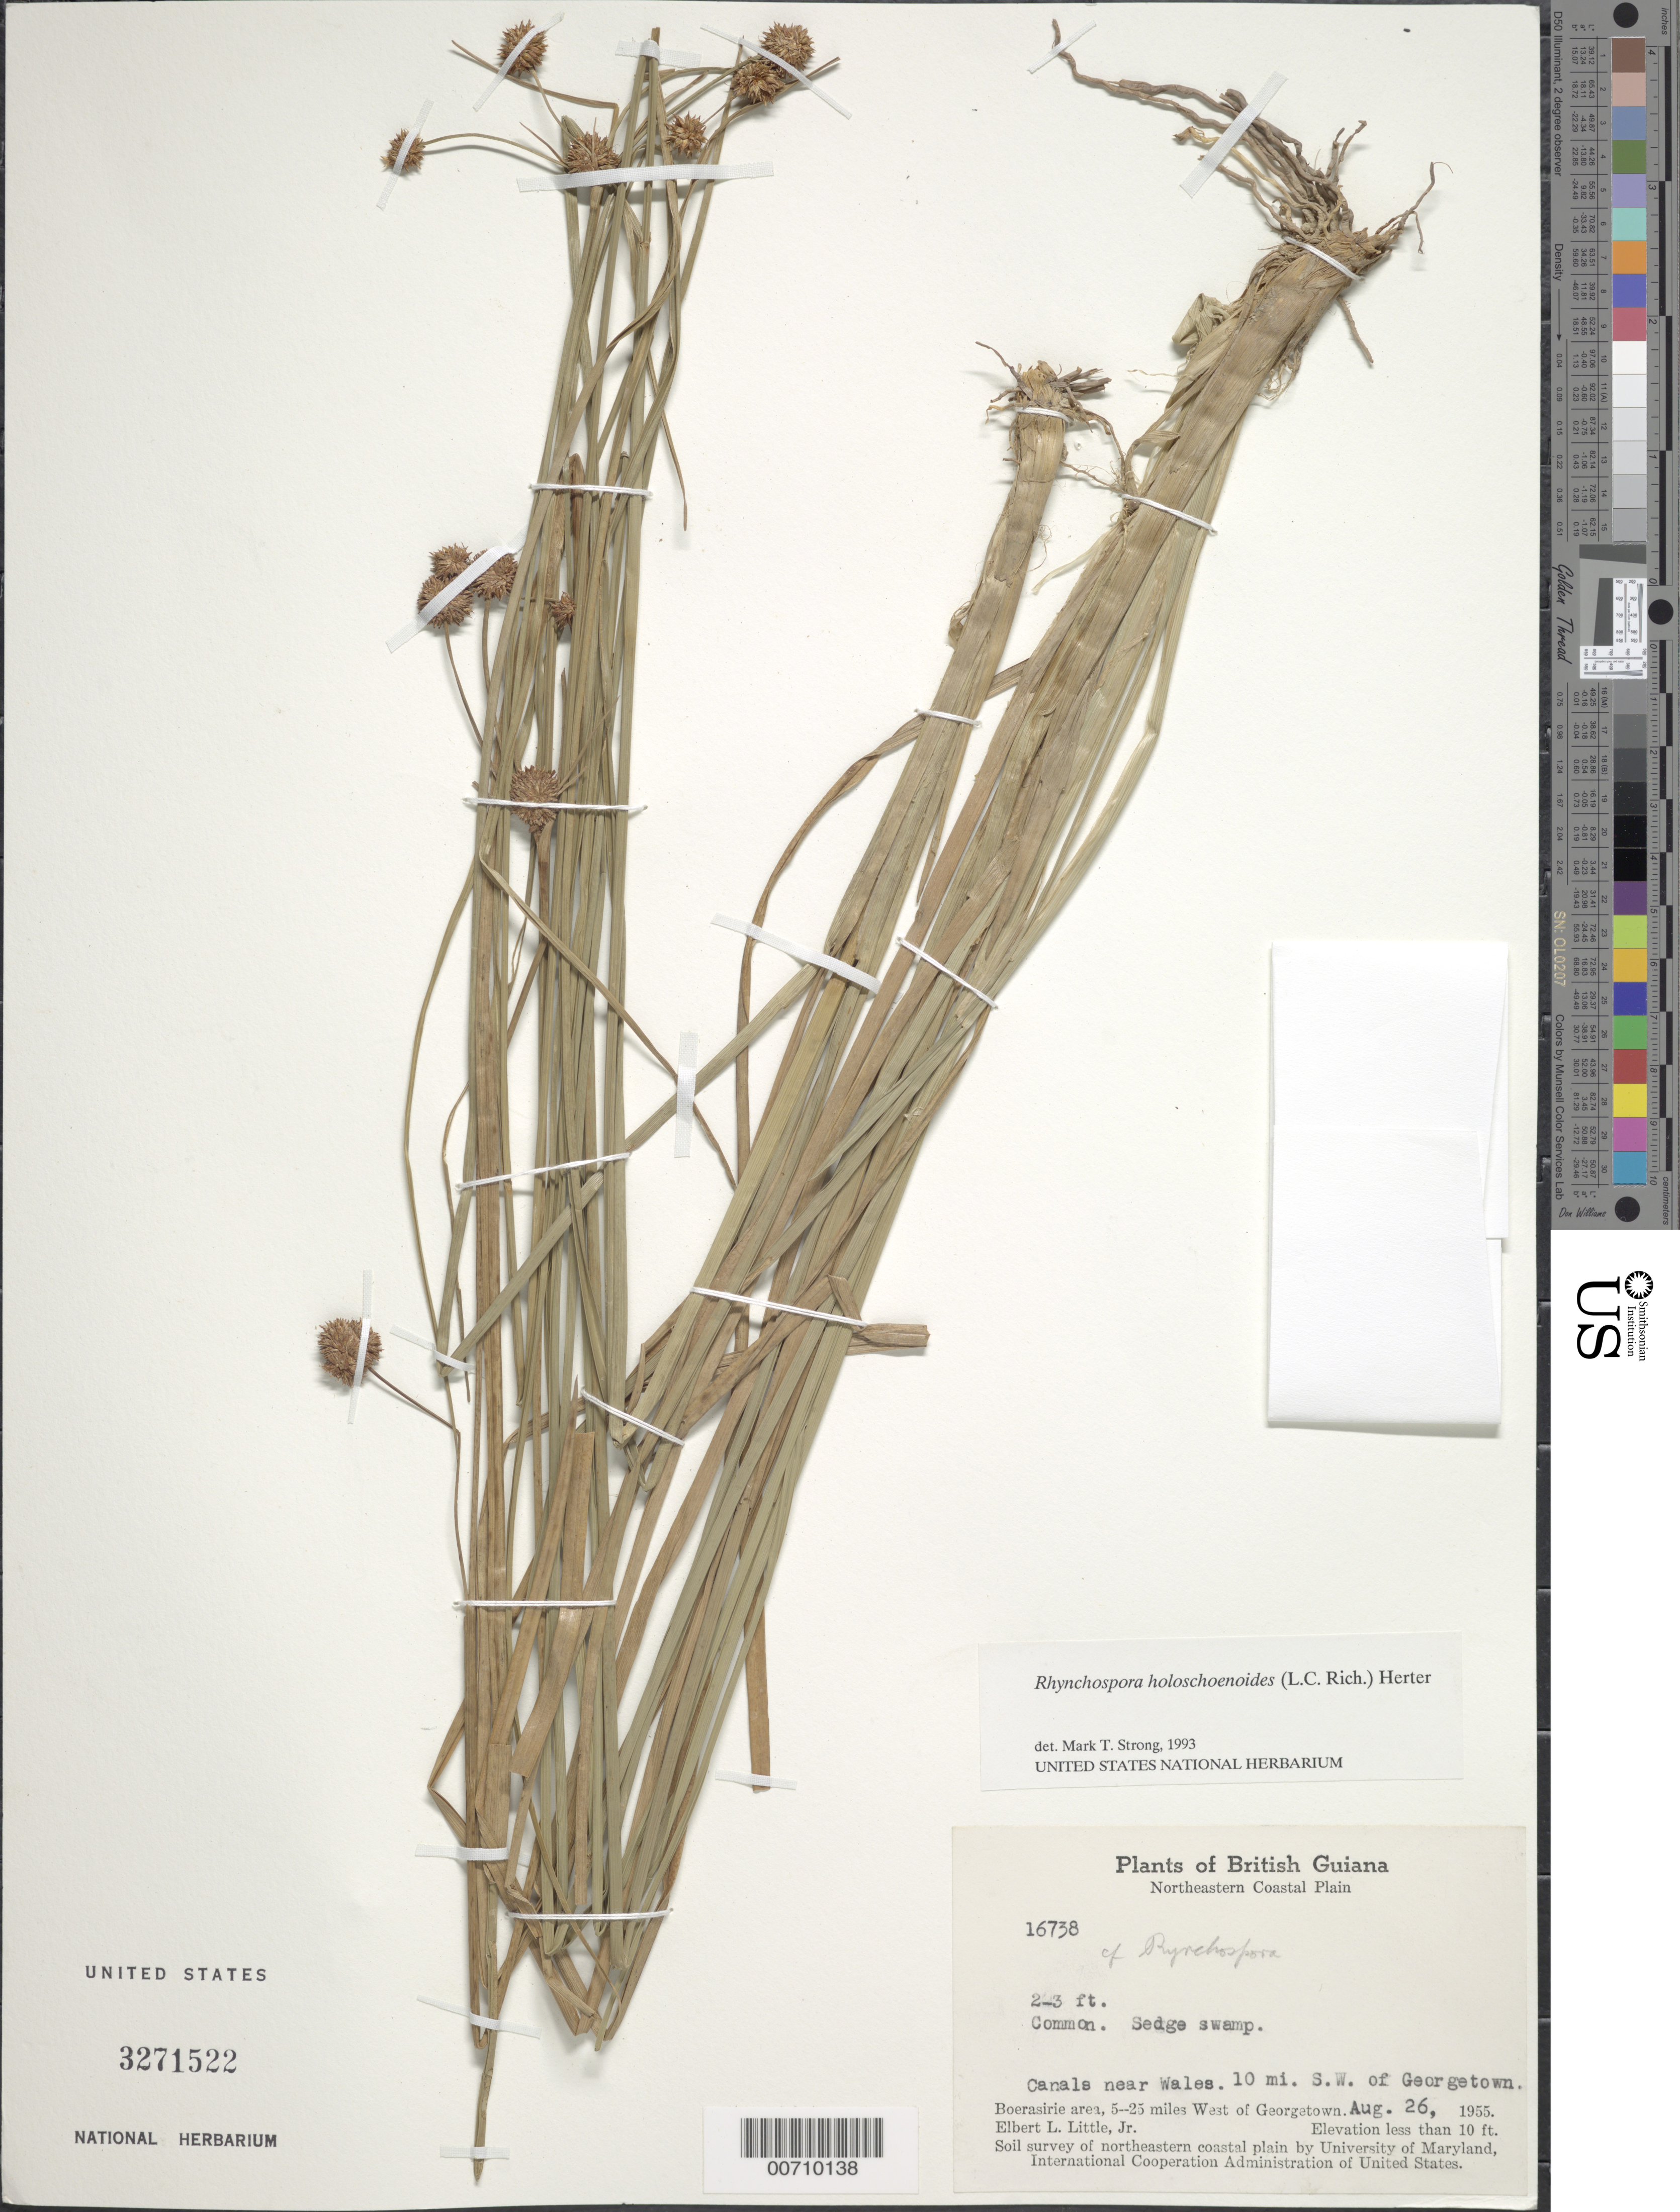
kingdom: Plantae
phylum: Tracheophyta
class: Liliopsida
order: Poales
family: Cyperaceae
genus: Rhynchospora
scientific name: Rhynchospora holoschoenoides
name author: (Rich.) Herter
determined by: Strong, M. T., (US), Smithsonian Institution - National Museum of Natural History (UNITED STATES)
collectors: E. L. Little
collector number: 16738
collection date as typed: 26-Aug-55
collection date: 1955-08-26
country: Guyana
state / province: Essequibo Isl-W. Demerara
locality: Boerasirie area, near Wales, 10 mi. SW of Georgetown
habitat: Canals. sedge swamp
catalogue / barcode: US 3271522